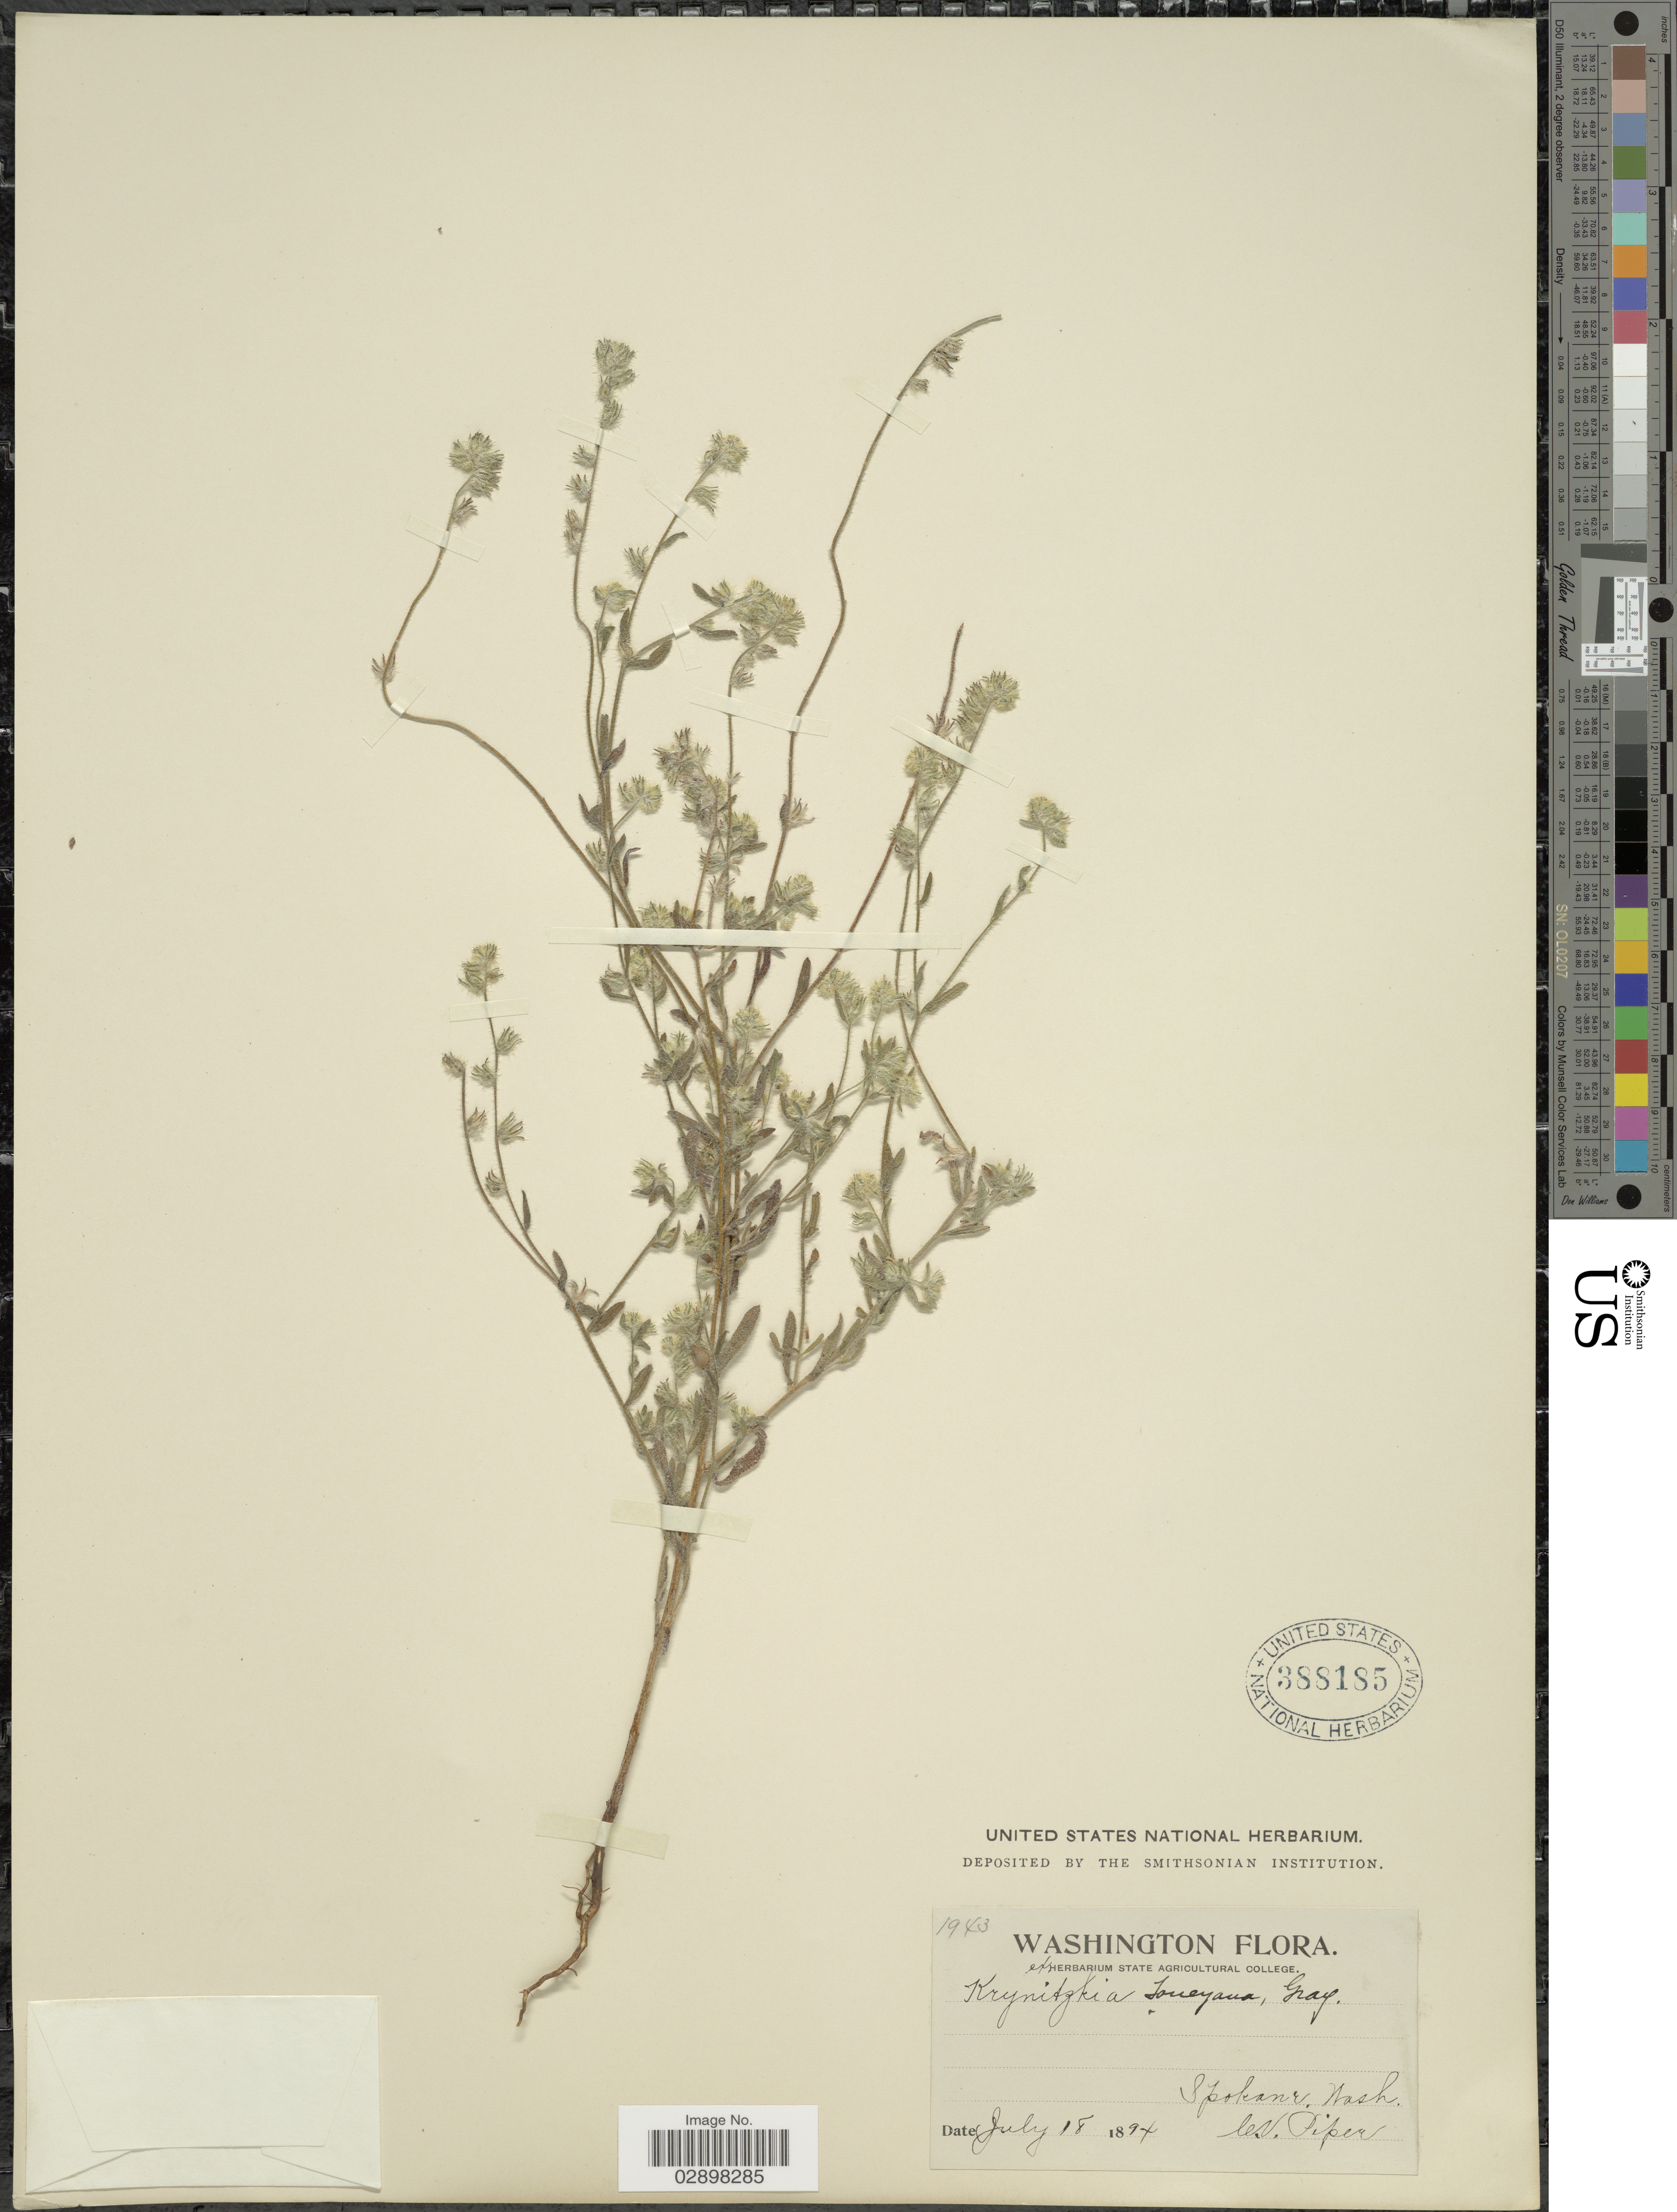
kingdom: Plantae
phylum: Tracheophyta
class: Magnoliopsida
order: Boraginales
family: Boraginaceae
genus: Cryptantha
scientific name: Cryptantha torreyana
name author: (A. Gray) S.W. Greene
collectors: C. V. Piper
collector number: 1943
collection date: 1894-07-18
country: United States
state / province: Washington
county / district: Spokane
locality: Spokane Wash.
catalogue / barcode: US 388185